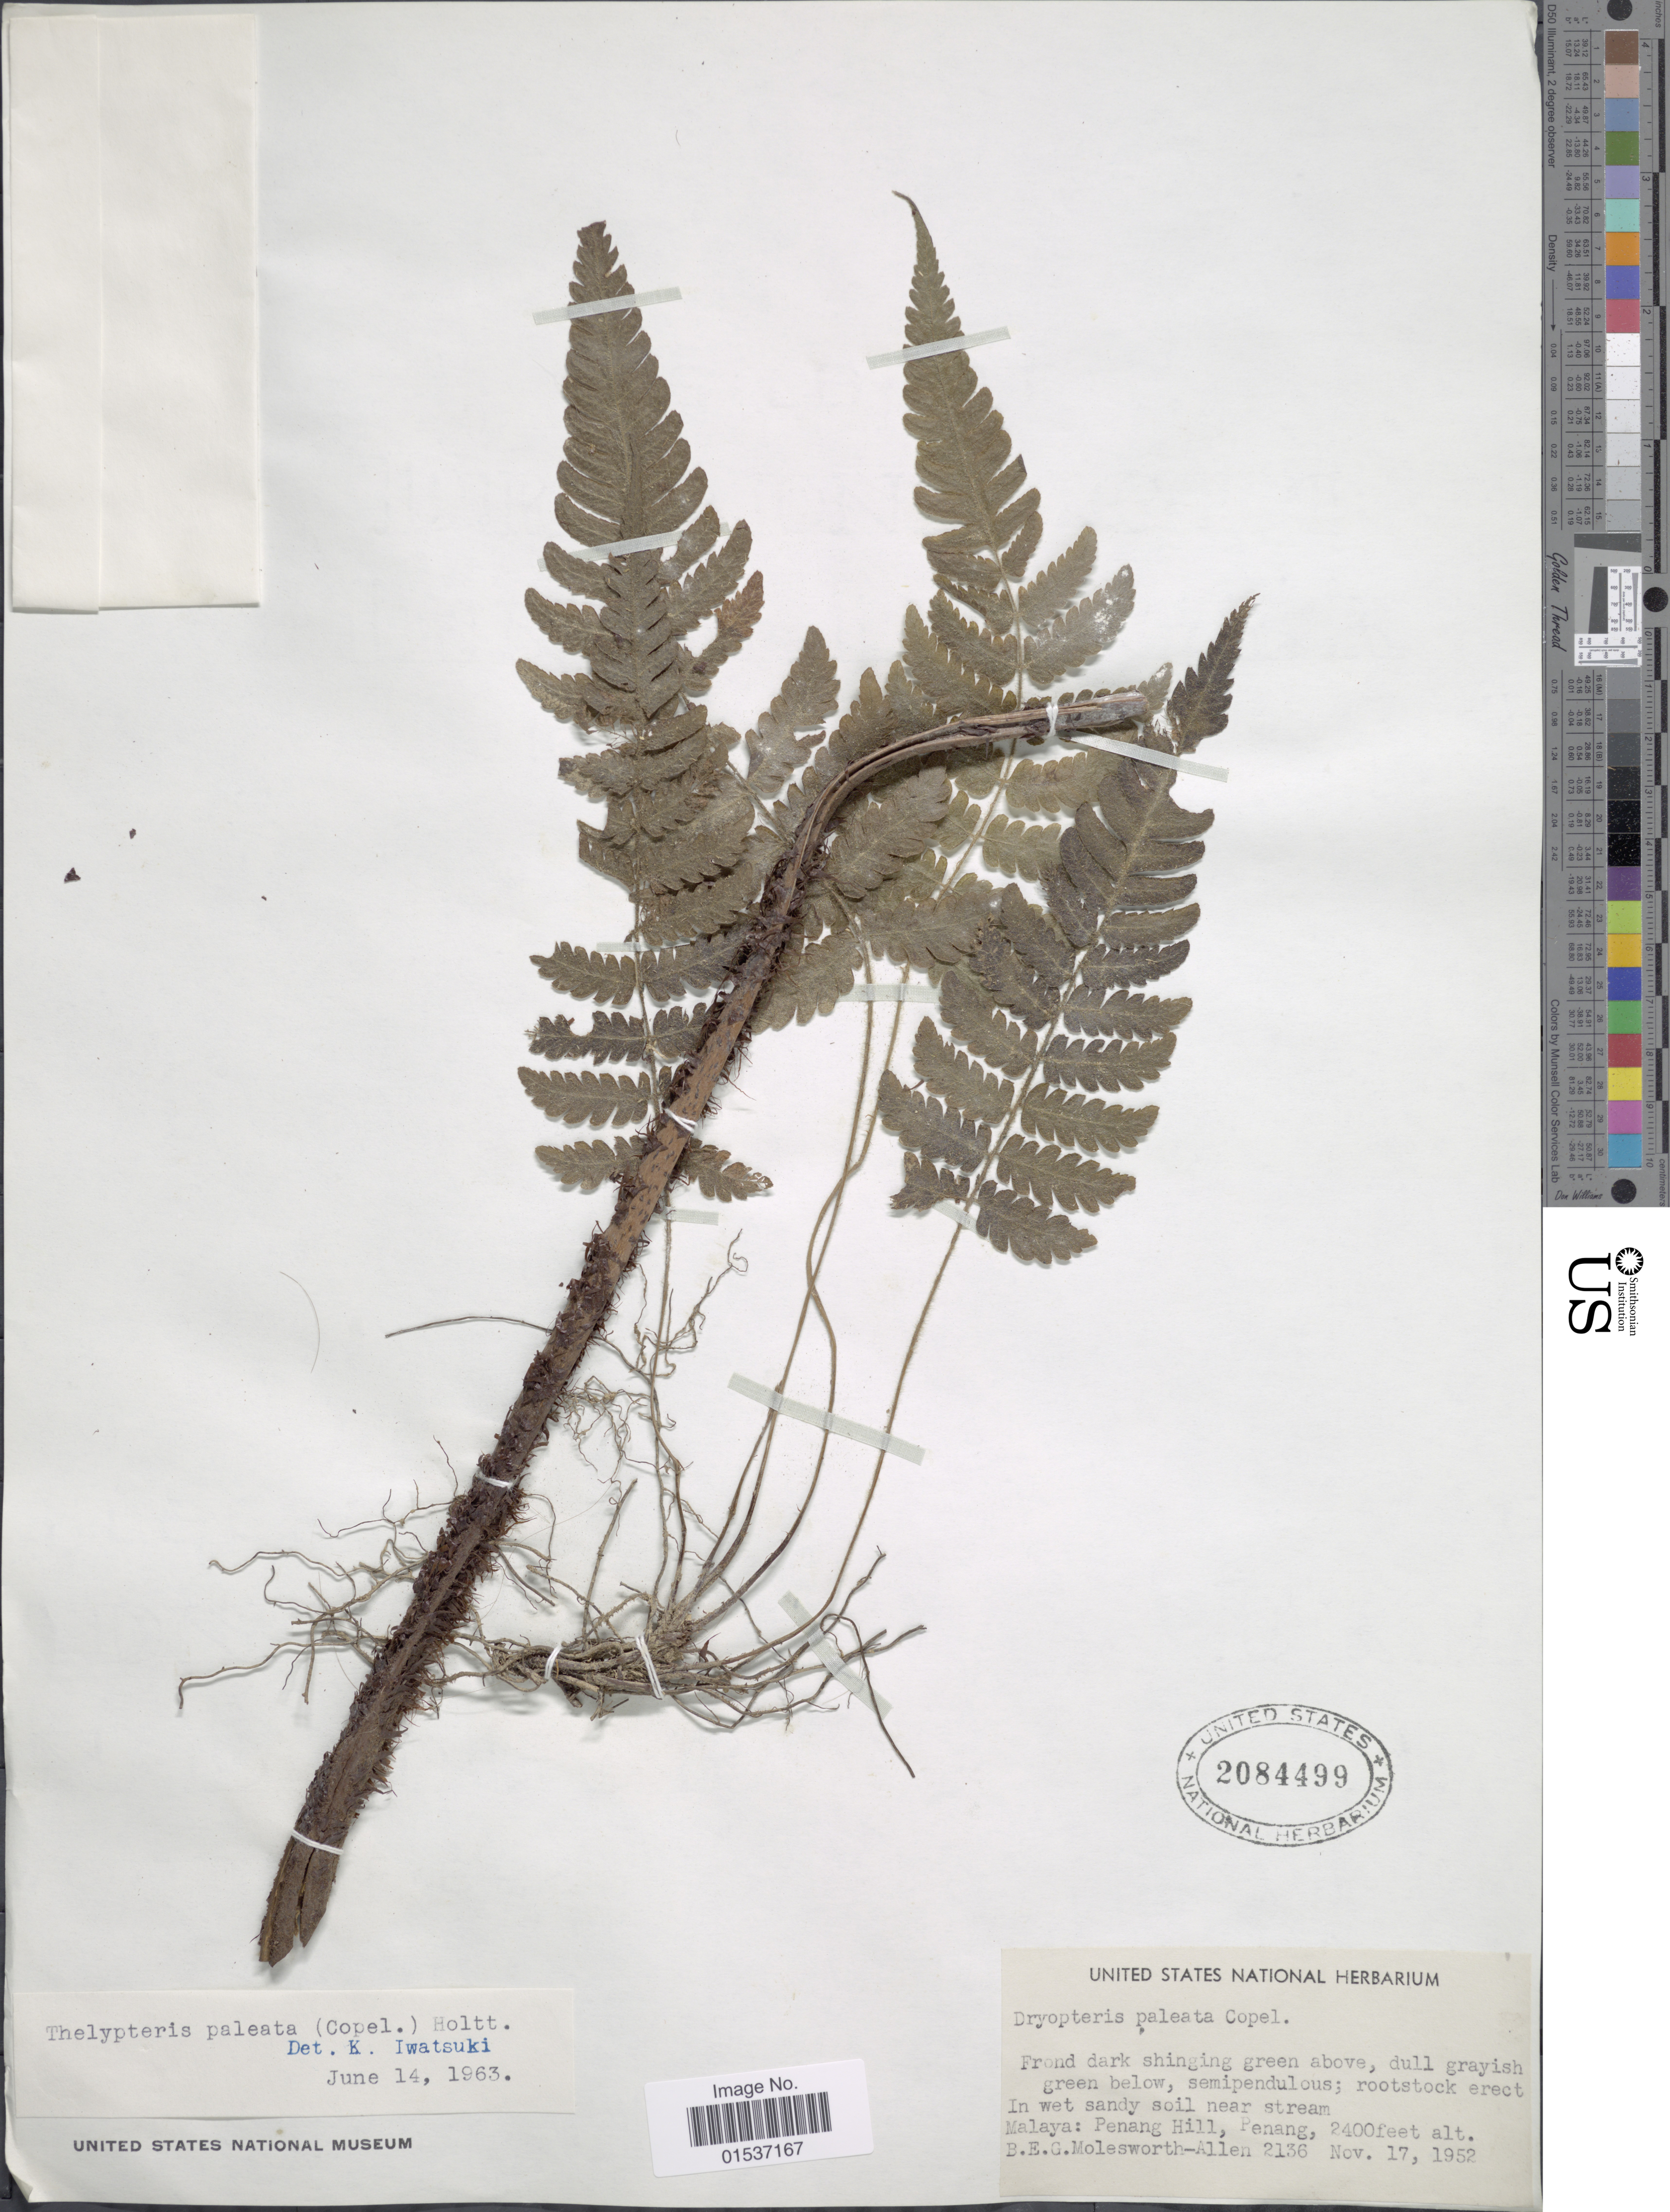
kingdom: Plantae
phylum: Tracheophyta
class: Polypodiopsida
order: Polypodiales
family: Thelypteridaceae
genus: Thelypteris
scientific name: Thelypteris paleata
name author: (Copel.) Holttum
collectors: B. E. G. Molesworth-Allen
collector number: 2136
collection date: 1952-11-17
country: Malaysia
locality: Malaya: Penang Hill, Penang.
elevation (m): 732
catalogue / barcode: US 2084499